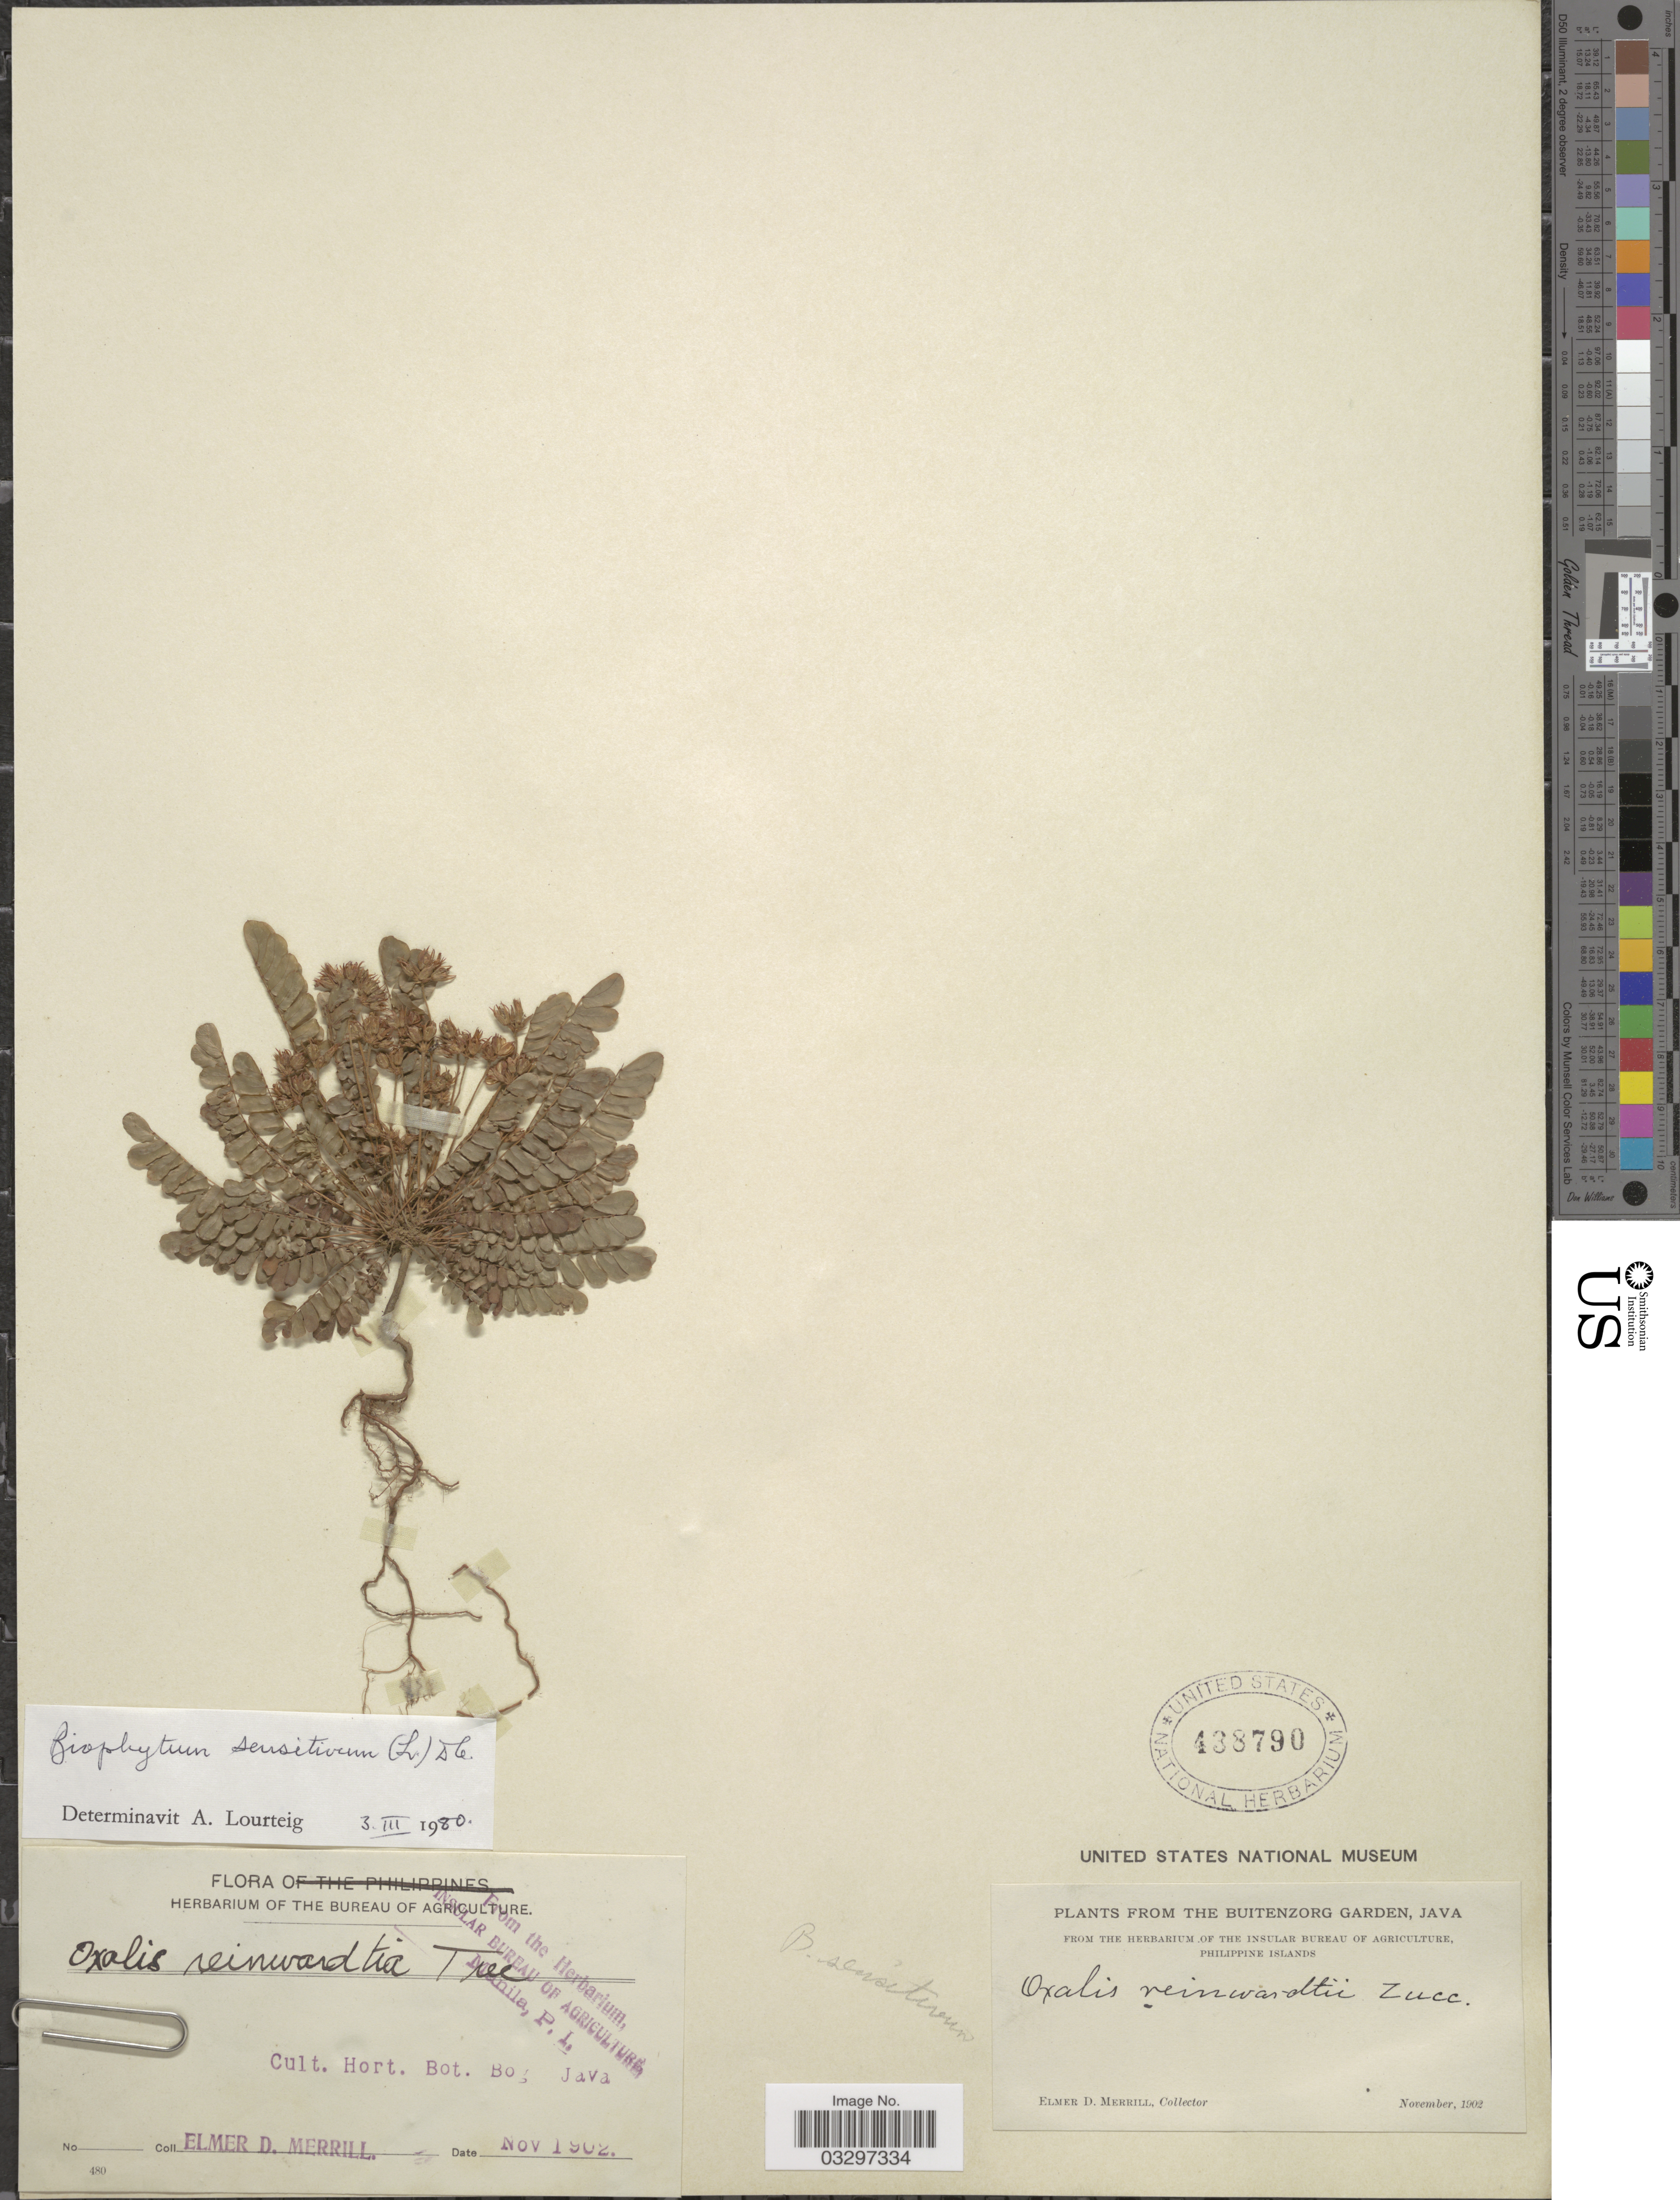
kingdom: Plantae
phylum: Tracheophyta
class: Magnoliopsida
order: Oxalidales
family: Oxalidaceae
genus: Biophytum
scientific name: Biophytum sensitivum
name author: (L.) DC.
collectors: E. D. Merrill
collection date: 1902-11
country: Indonesia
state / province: Java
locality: Cult. Hort. Bot. Bog Java. The Buitenzorg Garden.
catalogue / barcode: US 438790